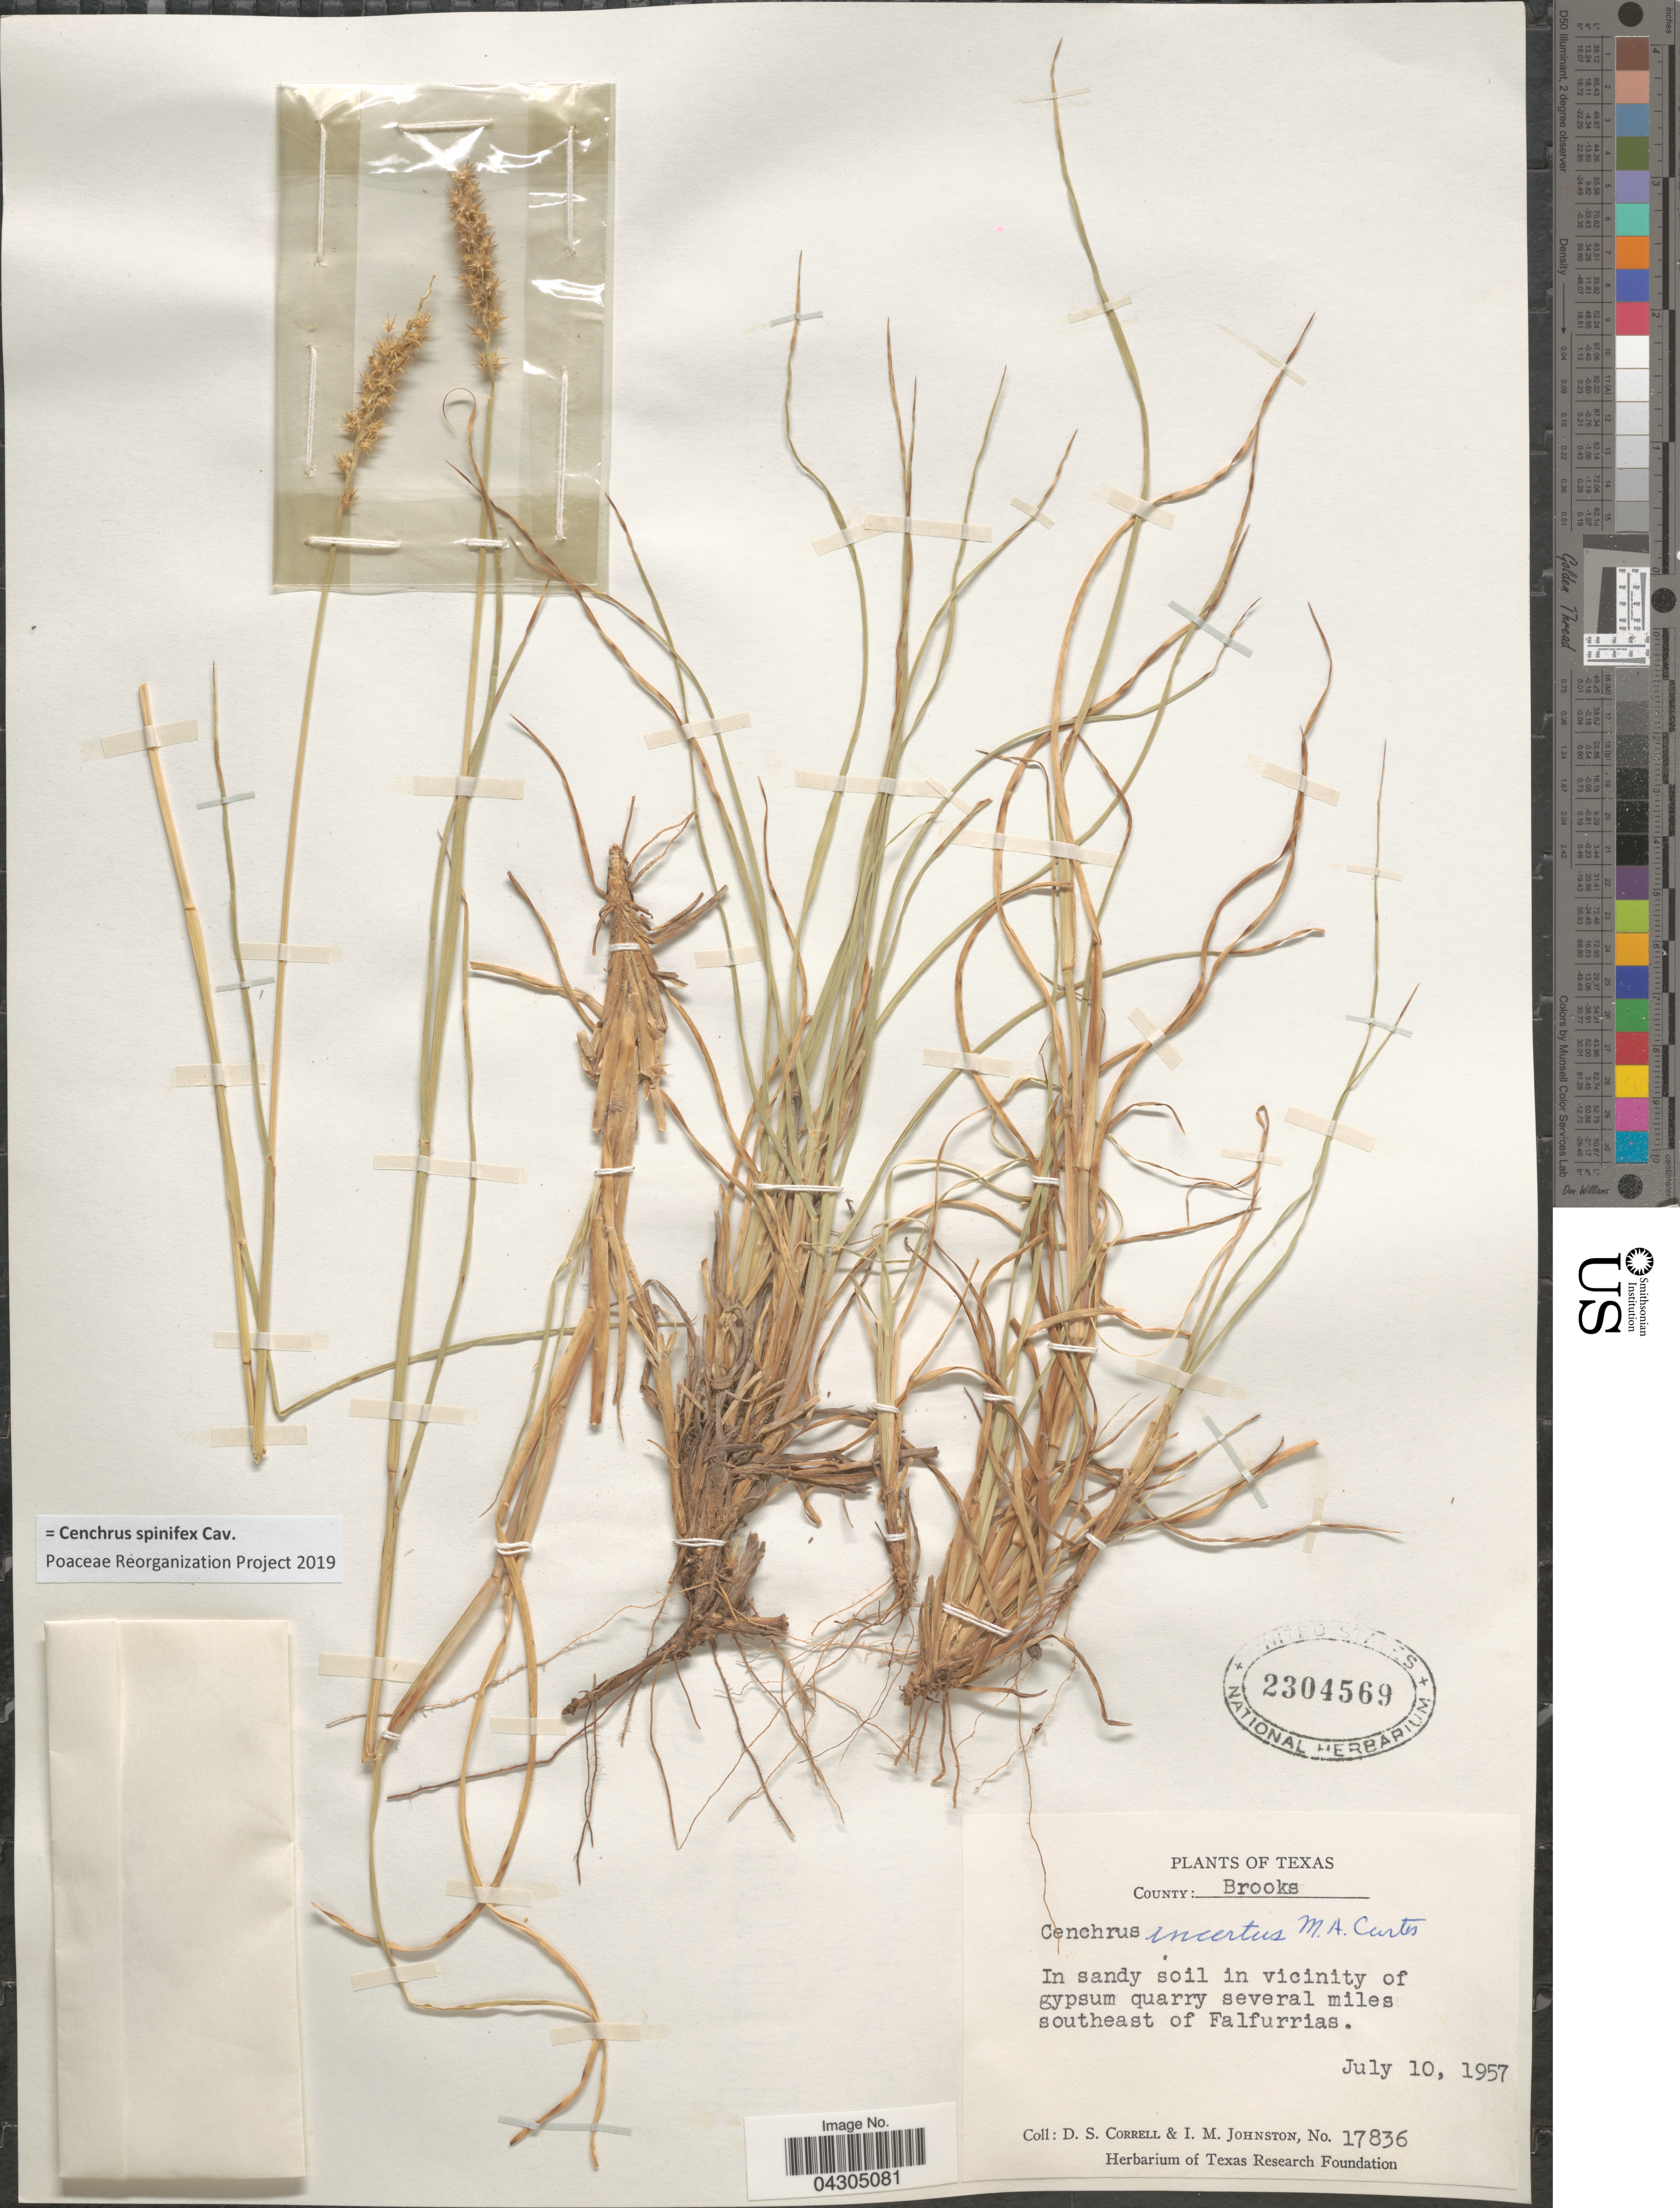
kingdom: Plantae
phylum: Tracheophyta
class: Liliopsida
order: Poales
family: Poaceae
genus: Cenchrus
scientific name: Cenchrus spinifex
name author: Cav.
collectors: D. S. Correll & I.M. Johnston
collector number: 17836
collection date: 1957-07-10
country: United States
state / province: Texas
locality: County: Brooks. In sandy soil in vicinity of gypsum quarry several miles southeast of Falfurrias.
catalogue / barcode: US 2304569